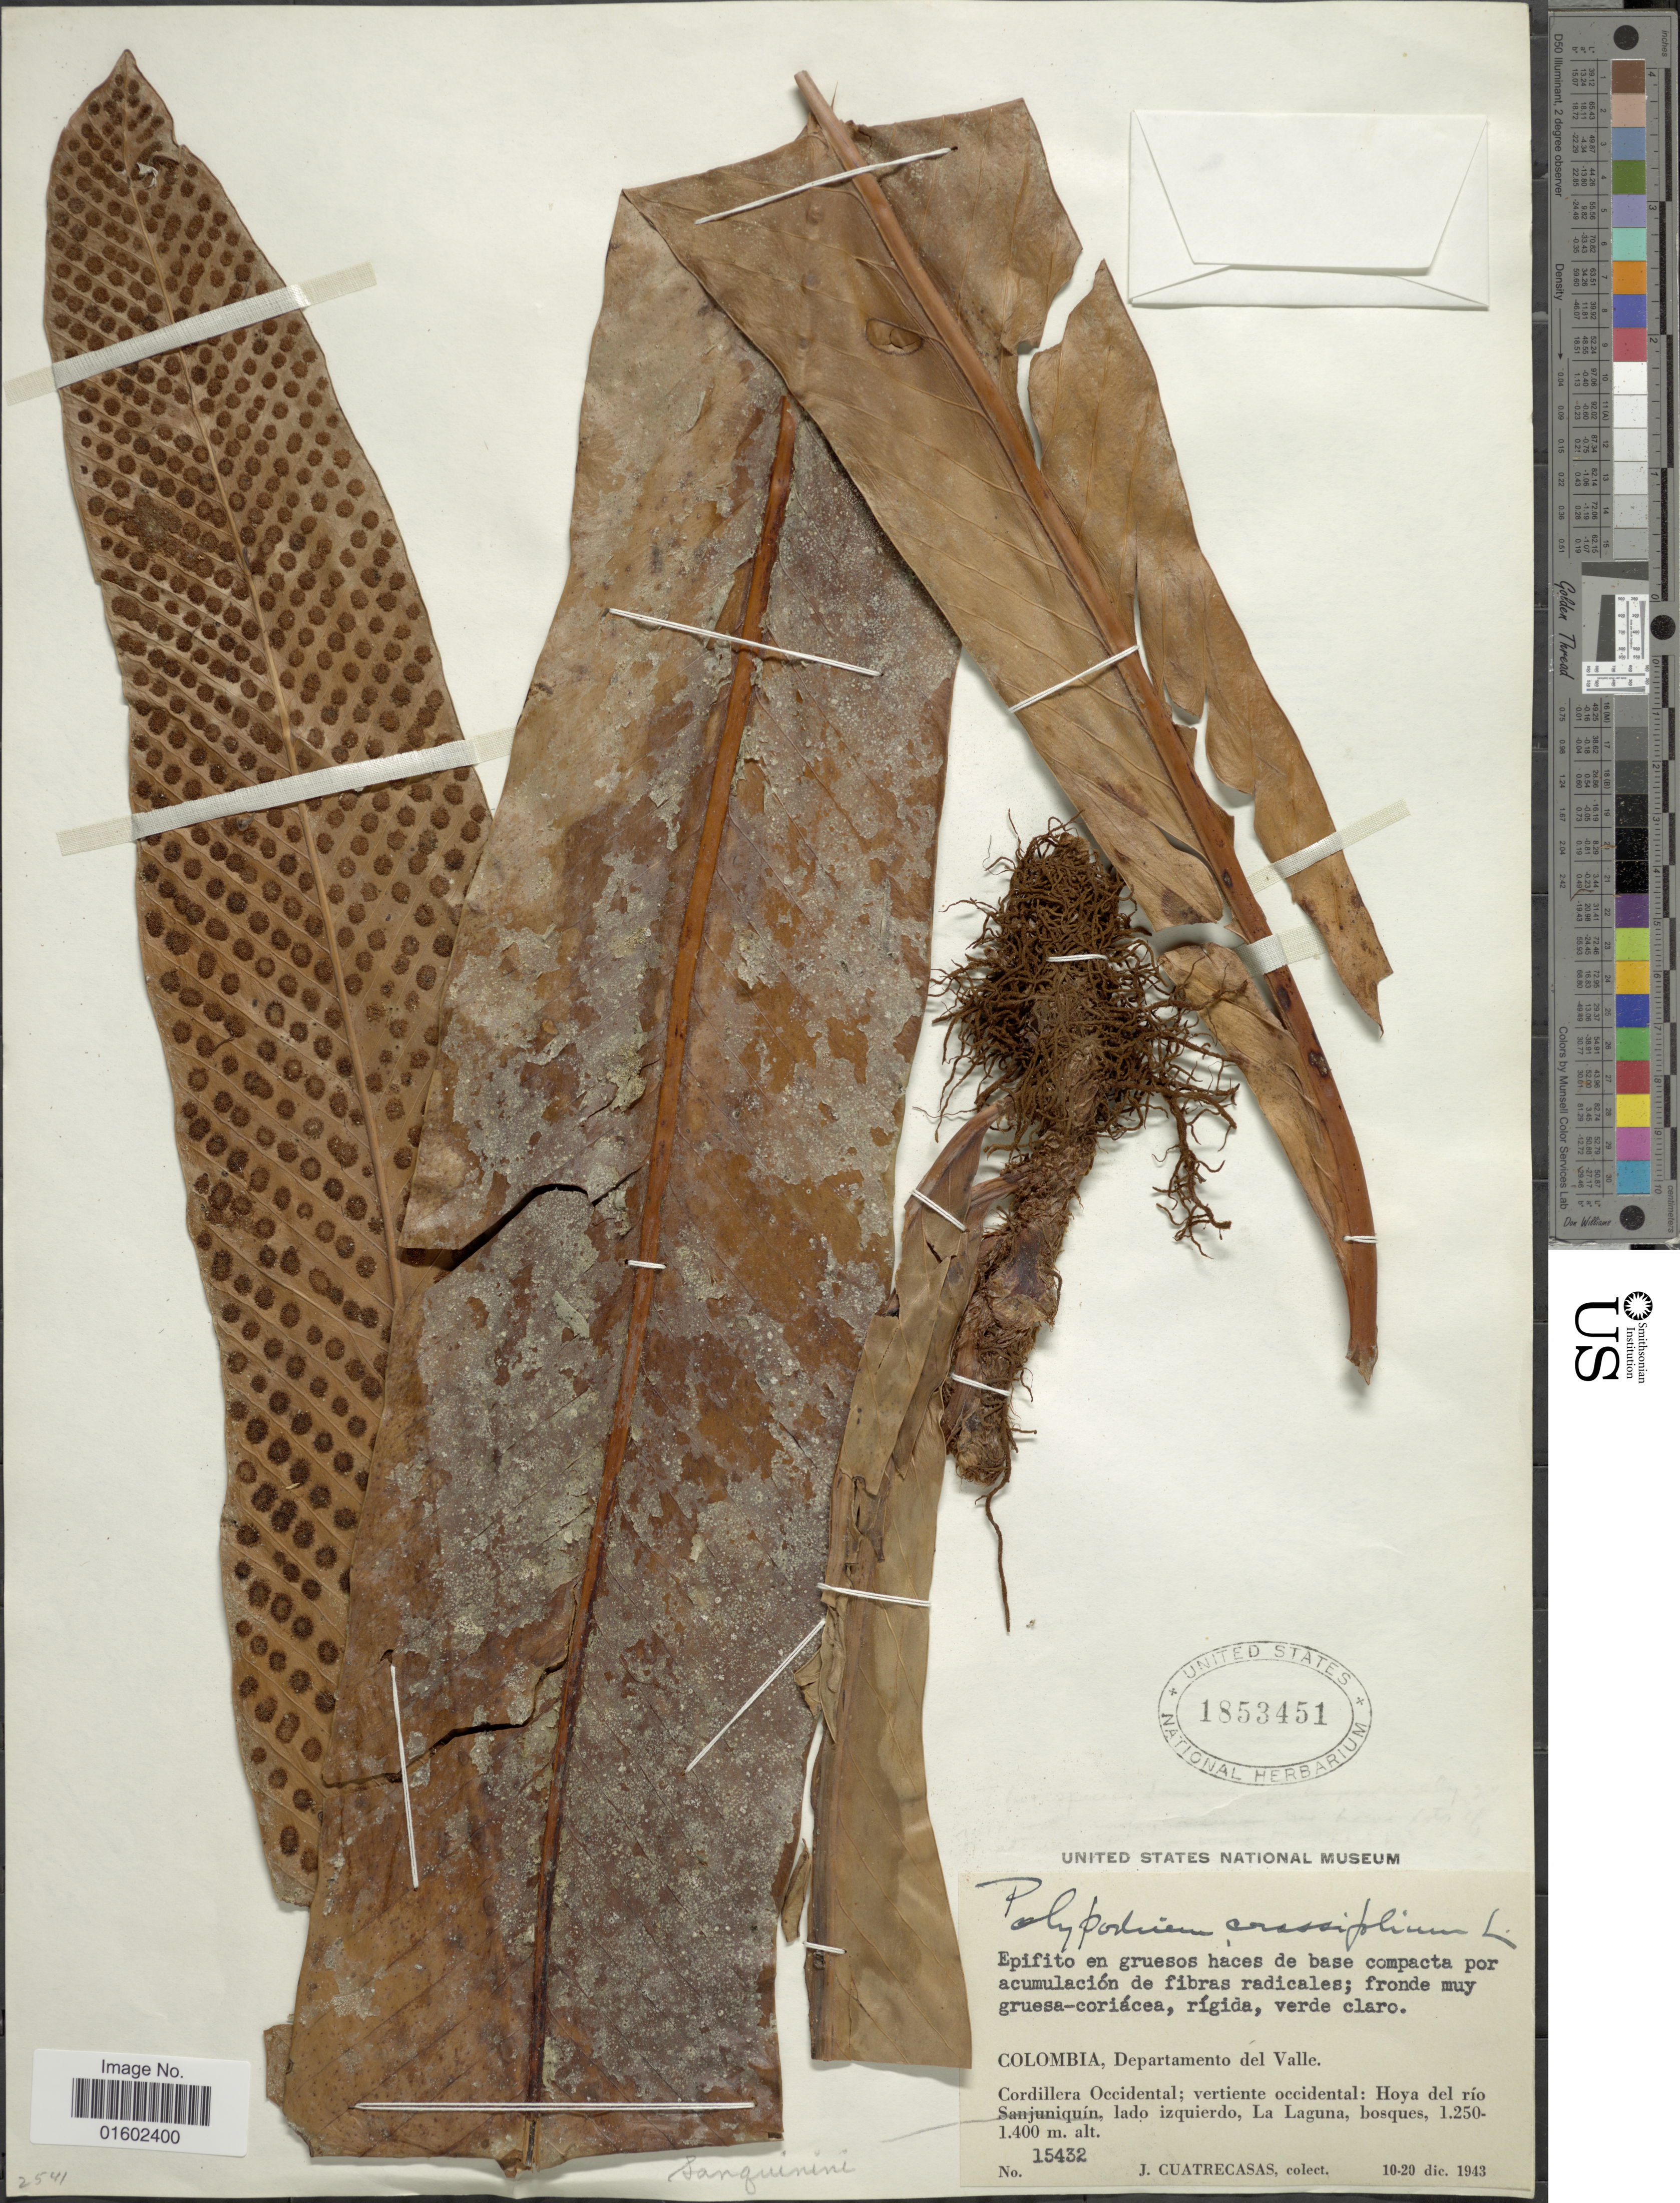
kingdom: Plantae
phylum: Tracheophyta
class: Polypodiopsida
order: Polypodiales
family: Polypodiaceae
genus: Niphidium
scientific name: Niphidium crassifolium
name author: (L.) Lellinger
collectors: J. Cuatrecasas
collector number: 15432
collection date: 1943-12-10/1953-12-20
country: Colombia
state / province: Valle del Cauca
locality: Departamento del Valle, Cordillera Occidental; vertiente occidental; Hoya del rio, lado izquierdo, La Laguna, bosques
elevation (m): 1250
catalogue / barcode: US 1853451